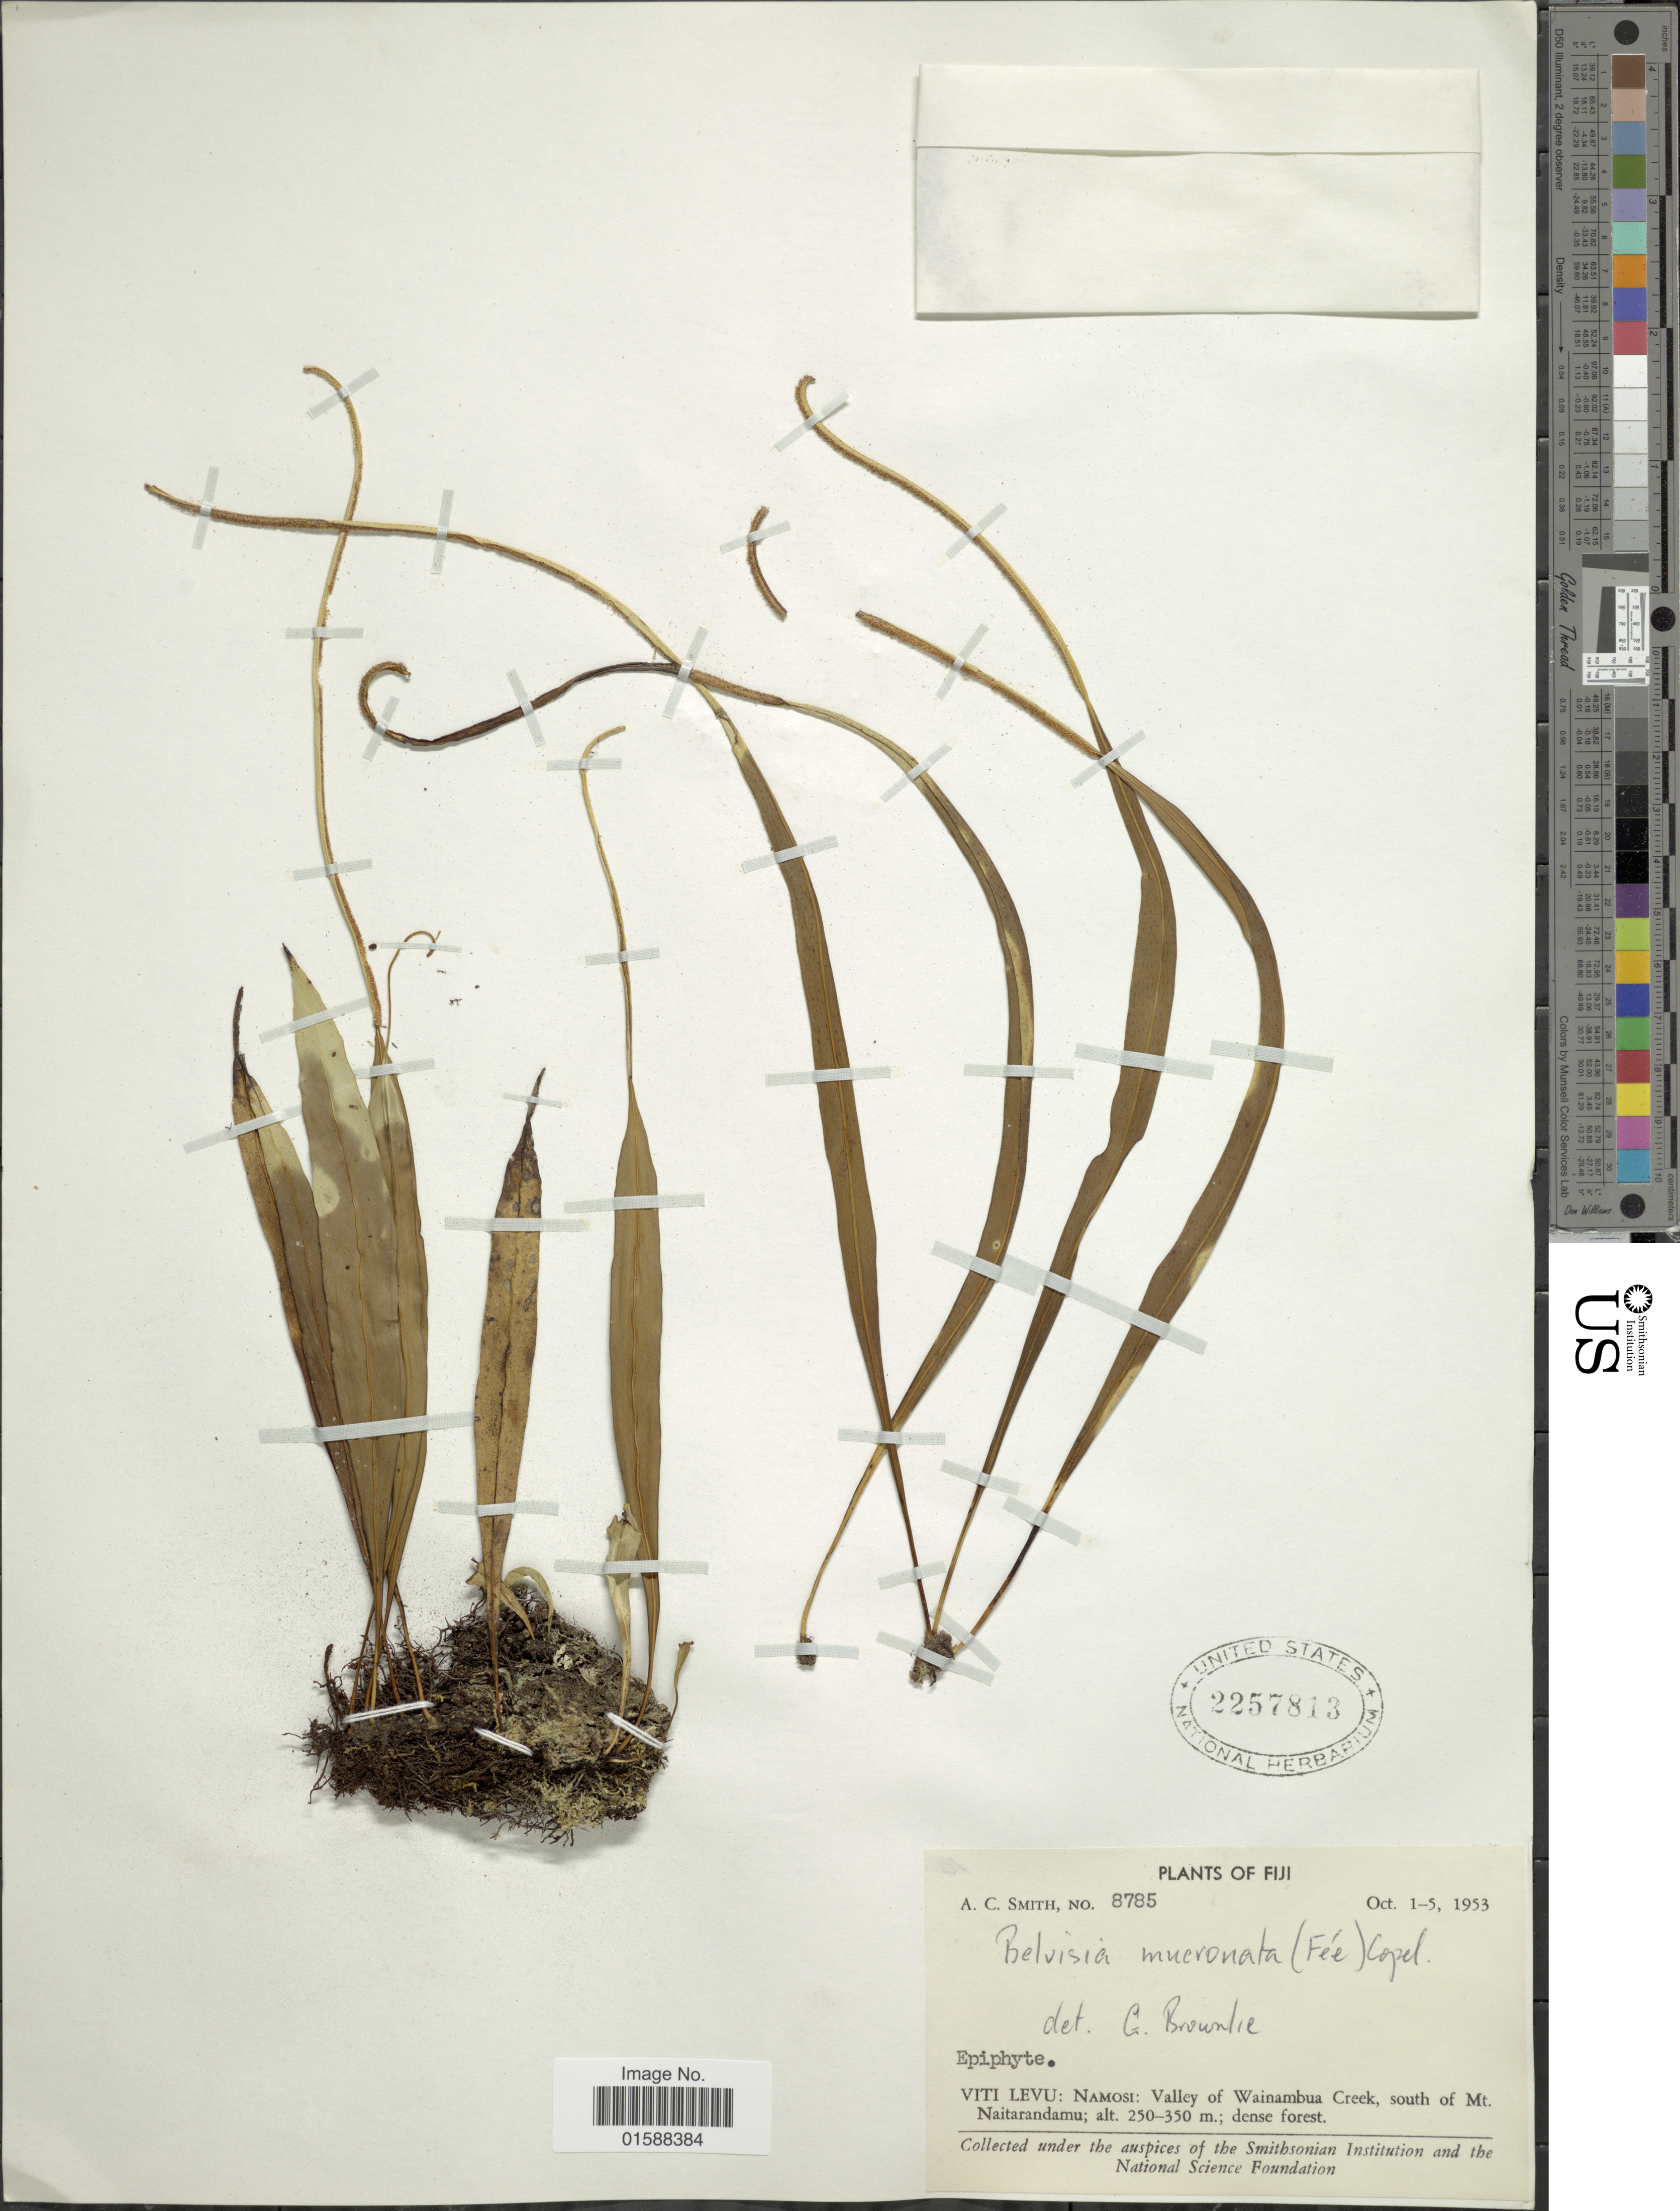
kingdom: Plantae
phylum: Tracheophyta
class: Polypodiopsida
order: Polypodiales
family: Polypodiaceae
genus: Lepisorus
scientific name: Lepisorus mucronatus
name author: (Fée) Li S. Wang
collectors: A. C. Smith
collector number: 8785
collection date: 1953-10-01/1953-10-05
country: Fiji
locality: Viti Levu: Namosi: Valley of Wainambua Creek, south of Mt. Naitarandamu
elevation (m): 250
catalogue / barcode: US 2257813